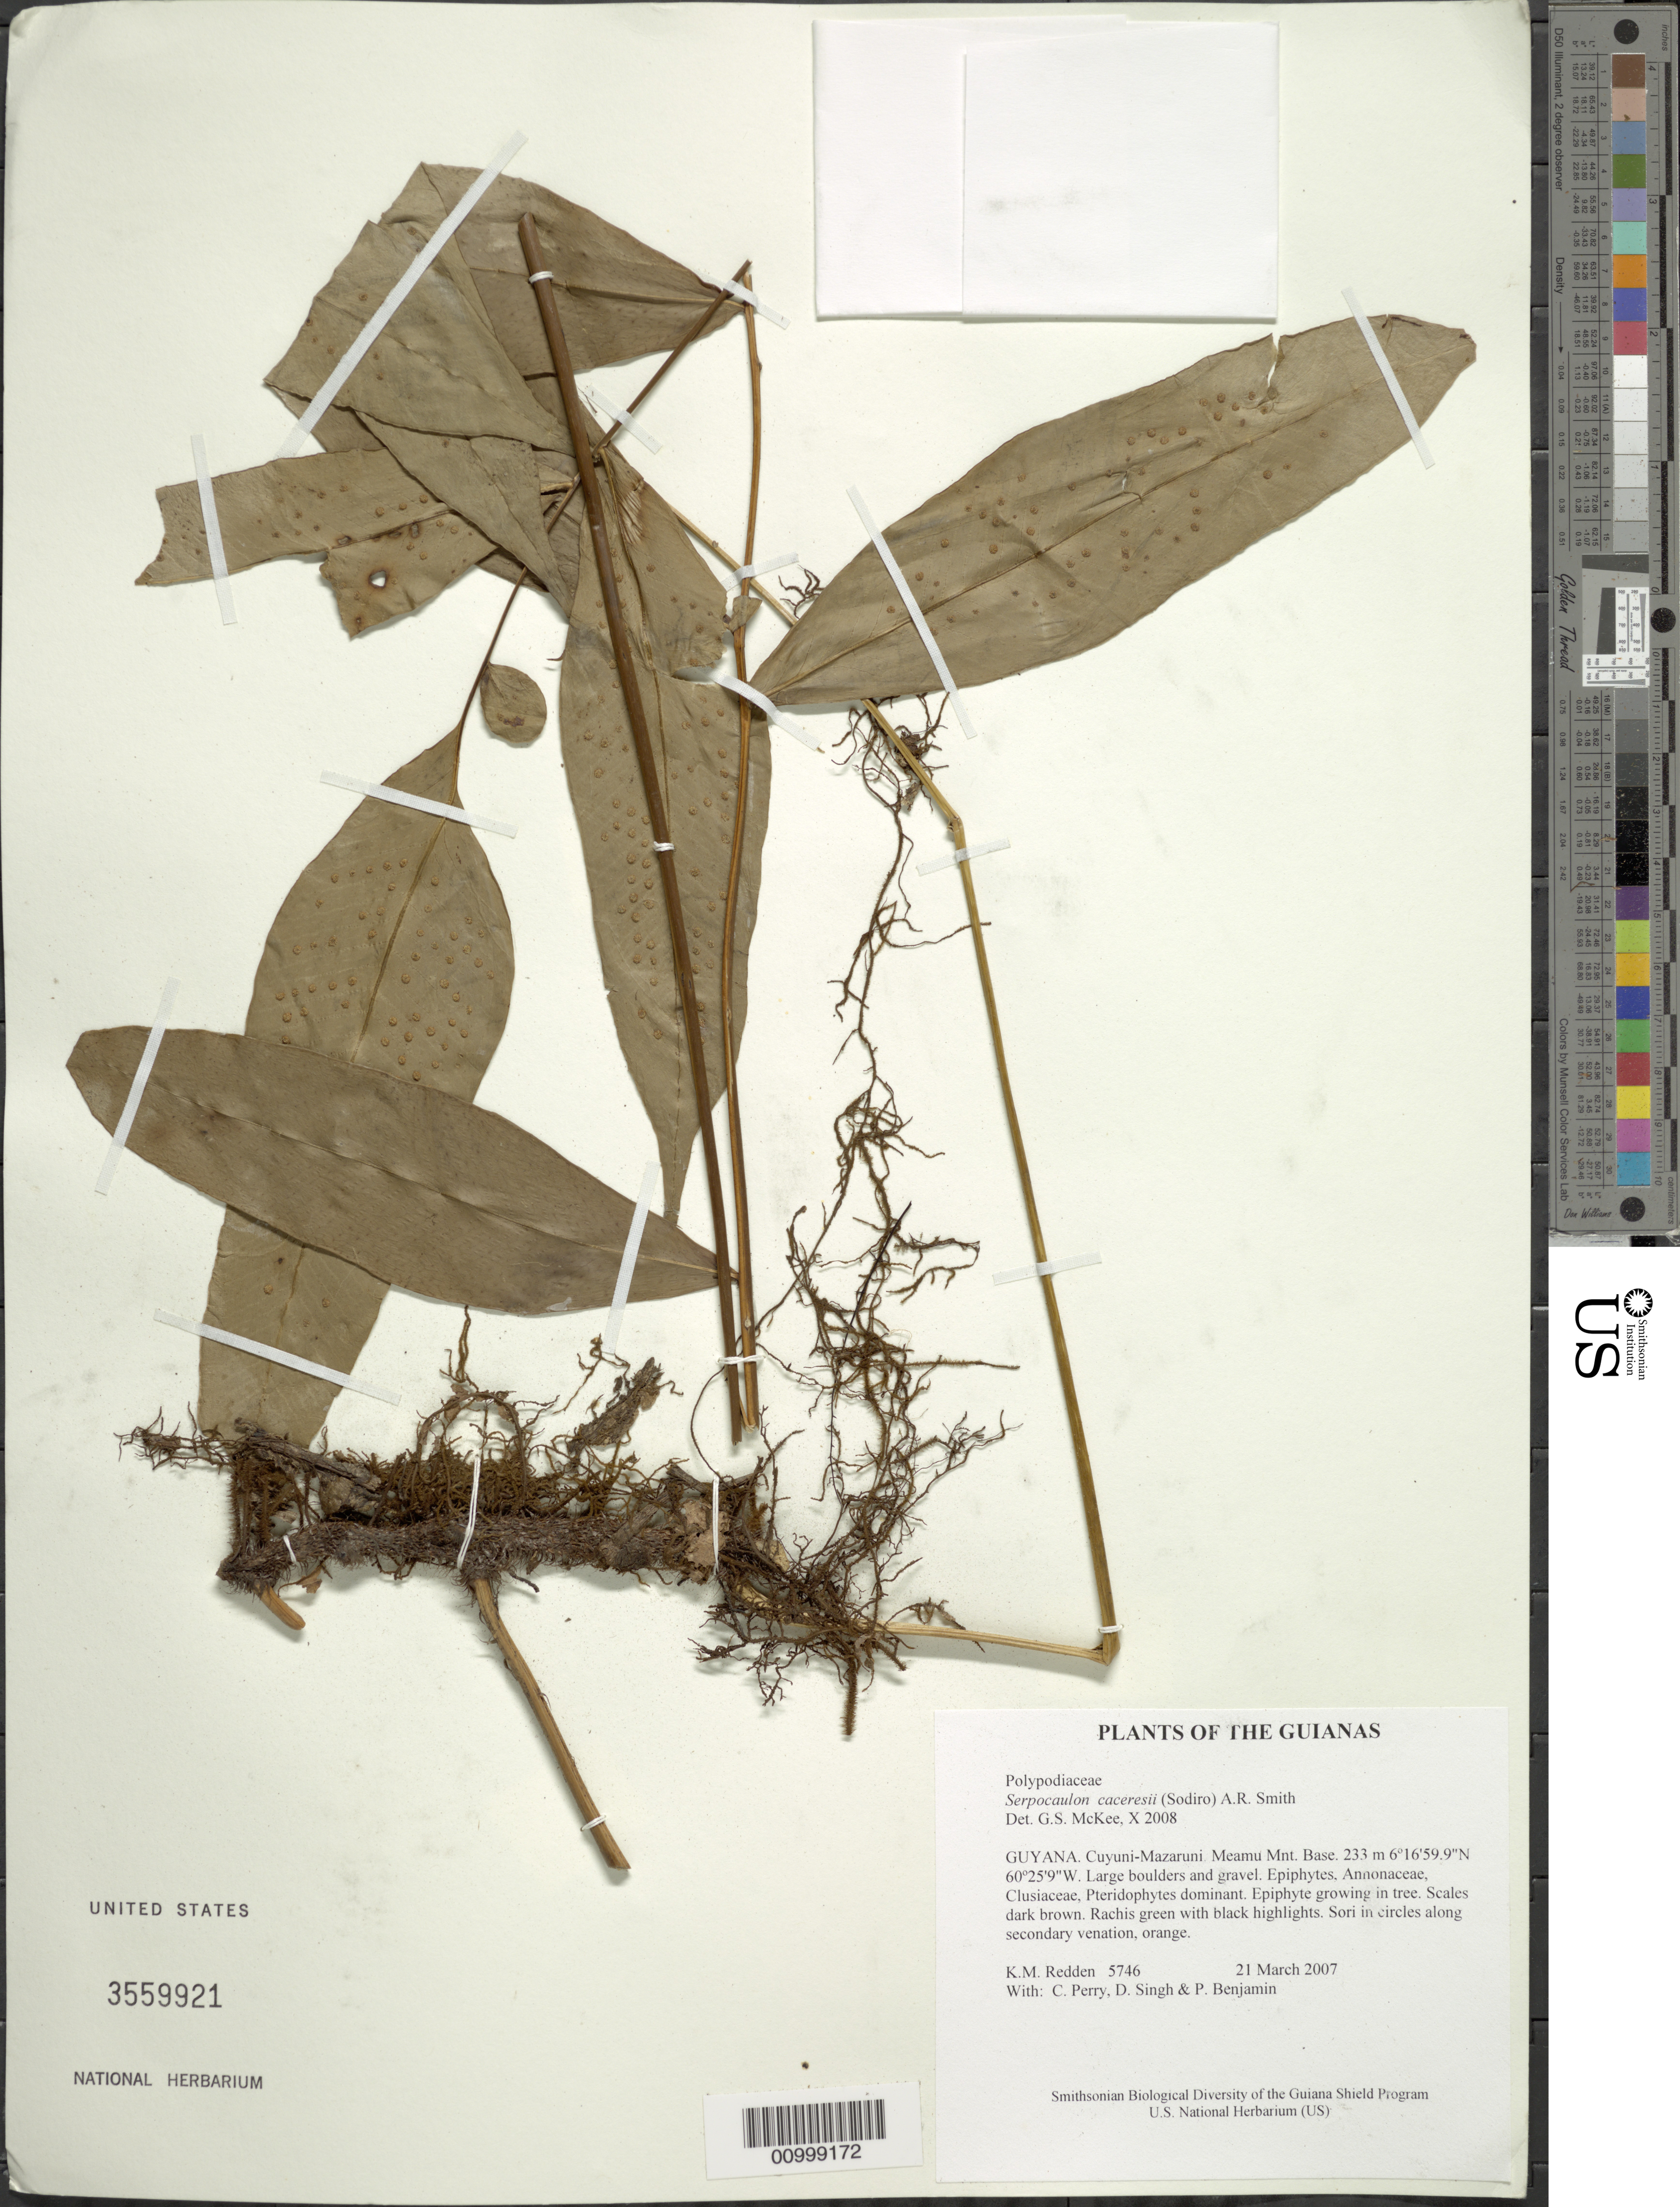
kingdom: Plantae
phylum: Tracheophyta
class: Polypodiopsida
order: Polypodiales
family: Polypodiaceae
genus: Serpocaulon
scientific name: Serpocaulon caceresii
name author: A.R. Sm.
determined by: McKee, G. S., (US), NMNH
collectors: K. M. Redden, C. Perry, D. Singh & P. Benjamin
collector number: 5746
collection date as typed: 21 March 2007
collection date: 2007-03-21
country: Guyana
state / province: Cuyuni-Mazaruni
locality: Meamu Mnt. Base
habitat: Large boulders and gravel. Epiphytes, Annonaceae, Clusiaceae, pteridophytes dominant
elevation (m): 233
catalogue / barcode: US 3559921